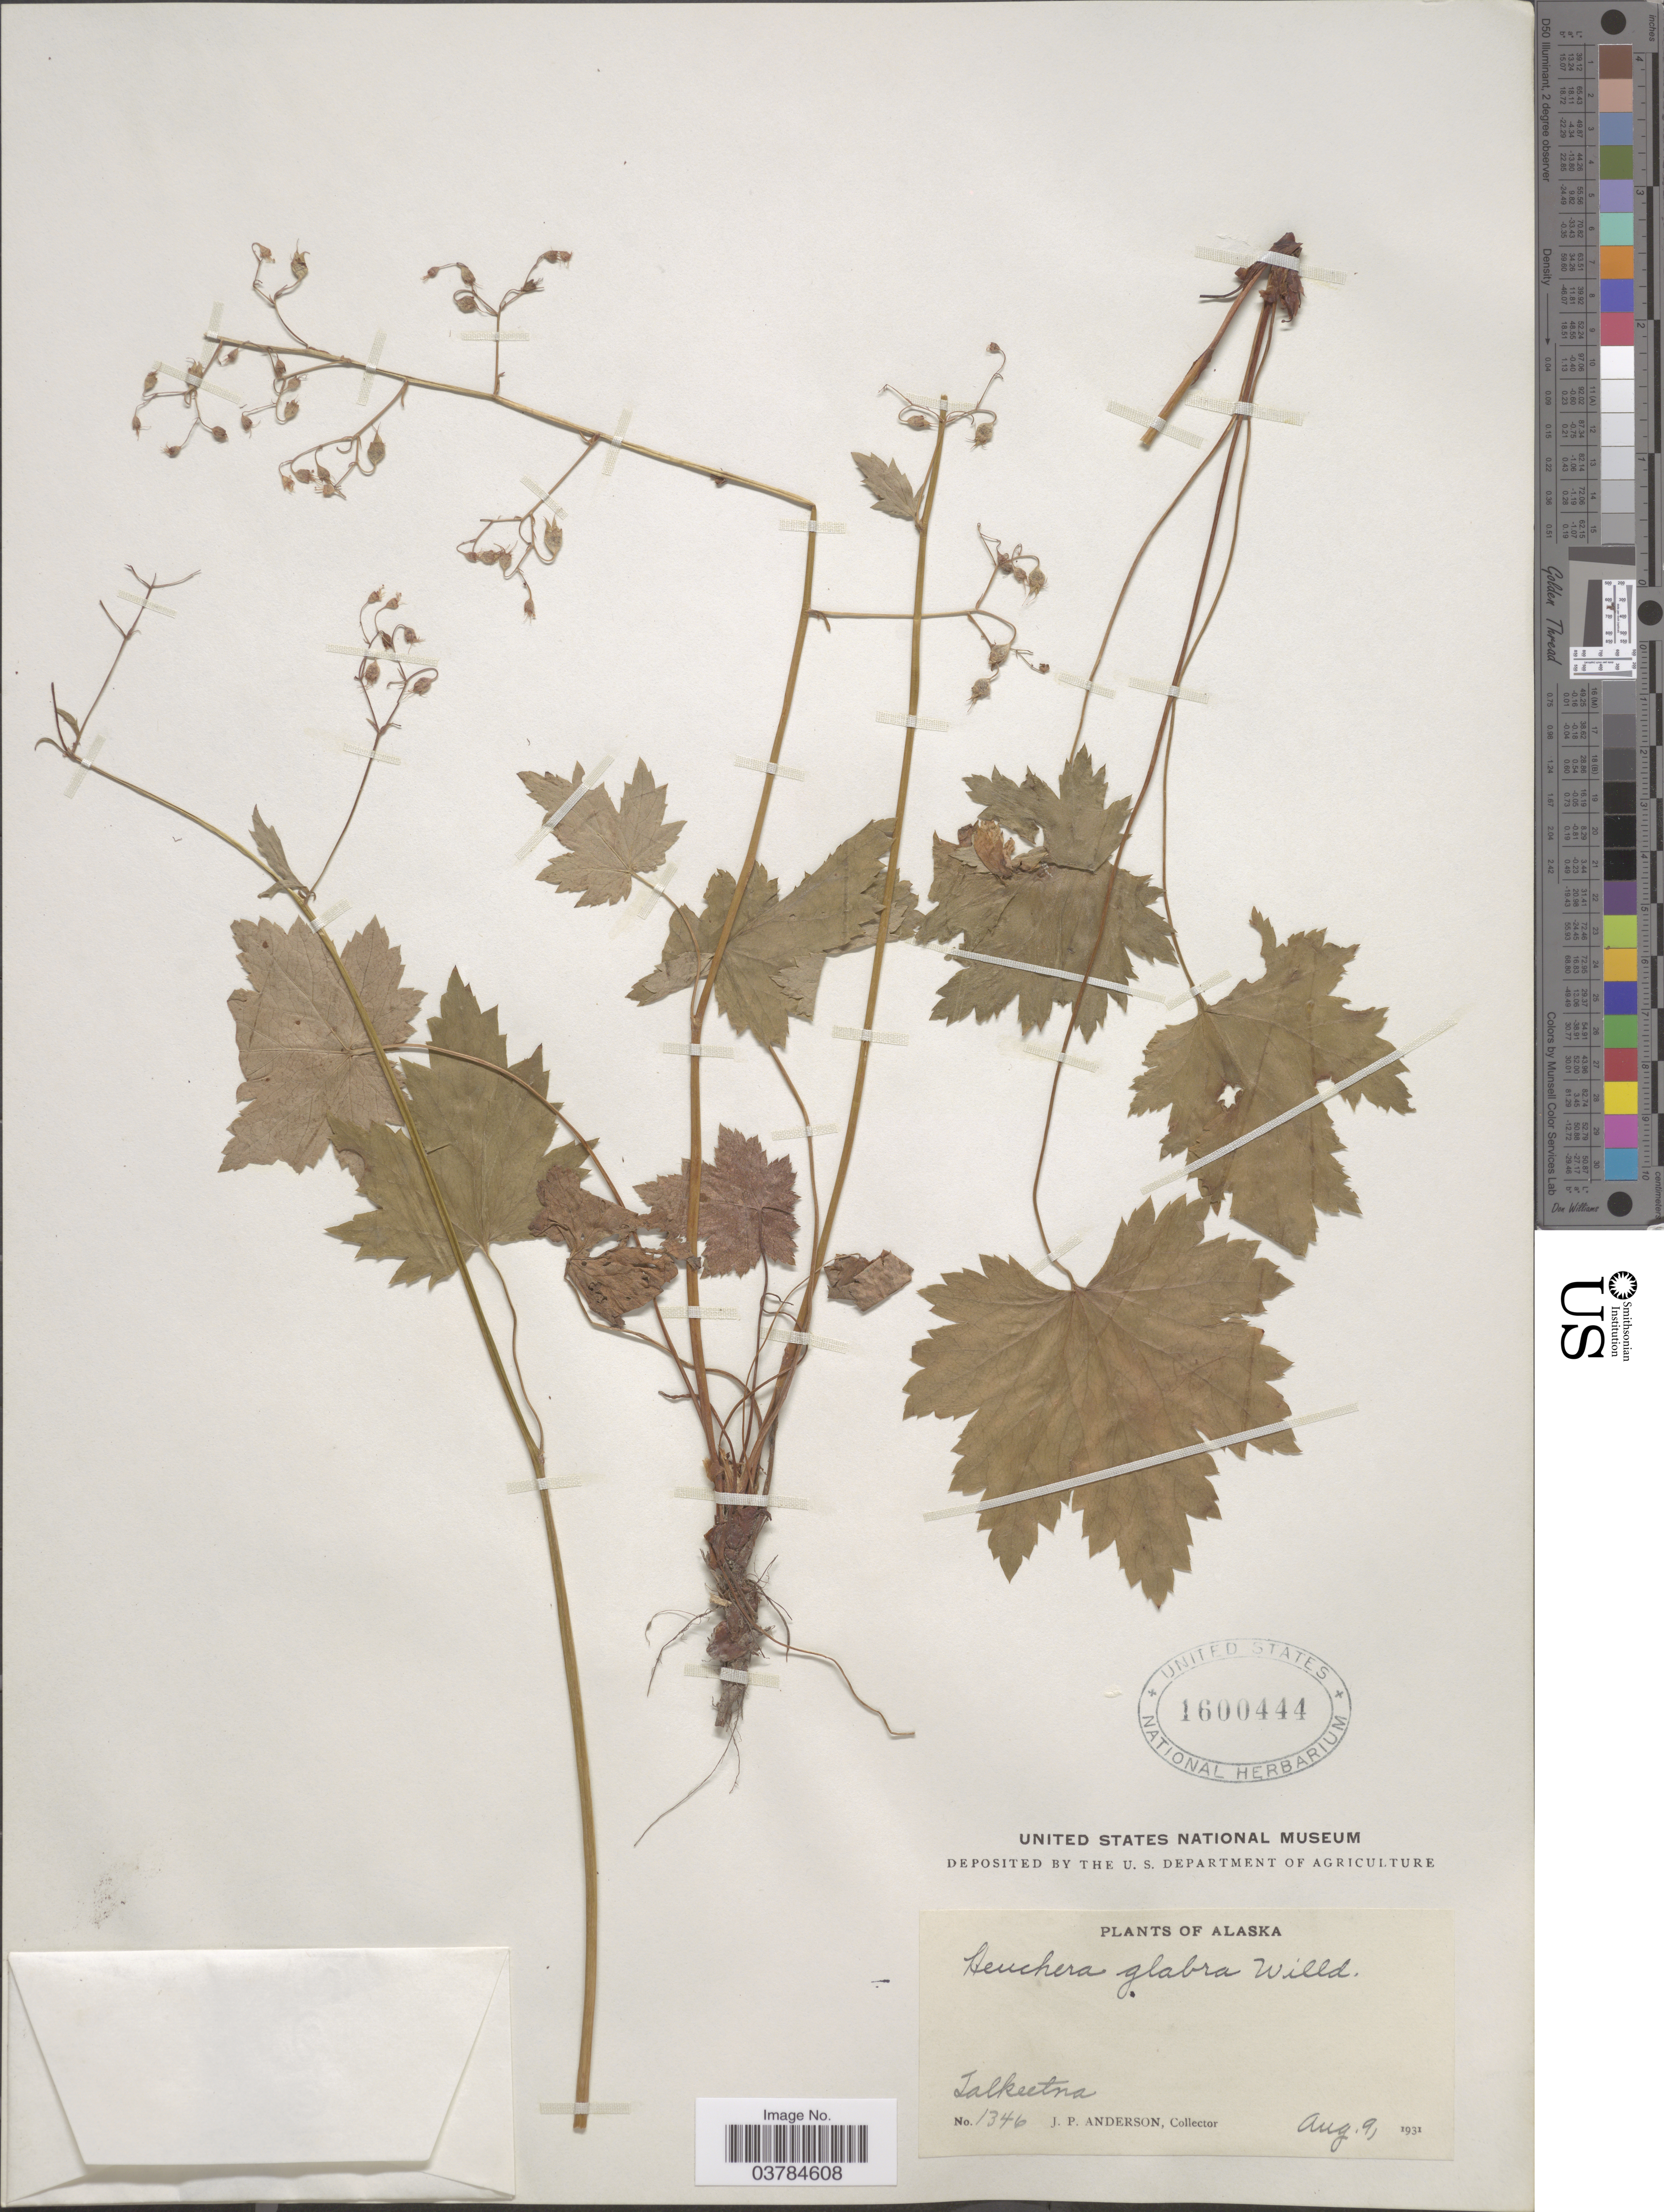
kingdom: Plantae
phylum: Tracheophyta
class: Magnoliopsida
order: Saxifragales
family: Saxifragaceae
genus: Heuchera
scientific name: Heuchera glabra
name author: Willd. ex Roem. & Schult.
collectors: J. P. Anderson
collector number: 1346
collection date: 1931-08-09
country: United States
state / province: Alaska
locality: Talkeetna.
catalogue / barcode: US 1600444